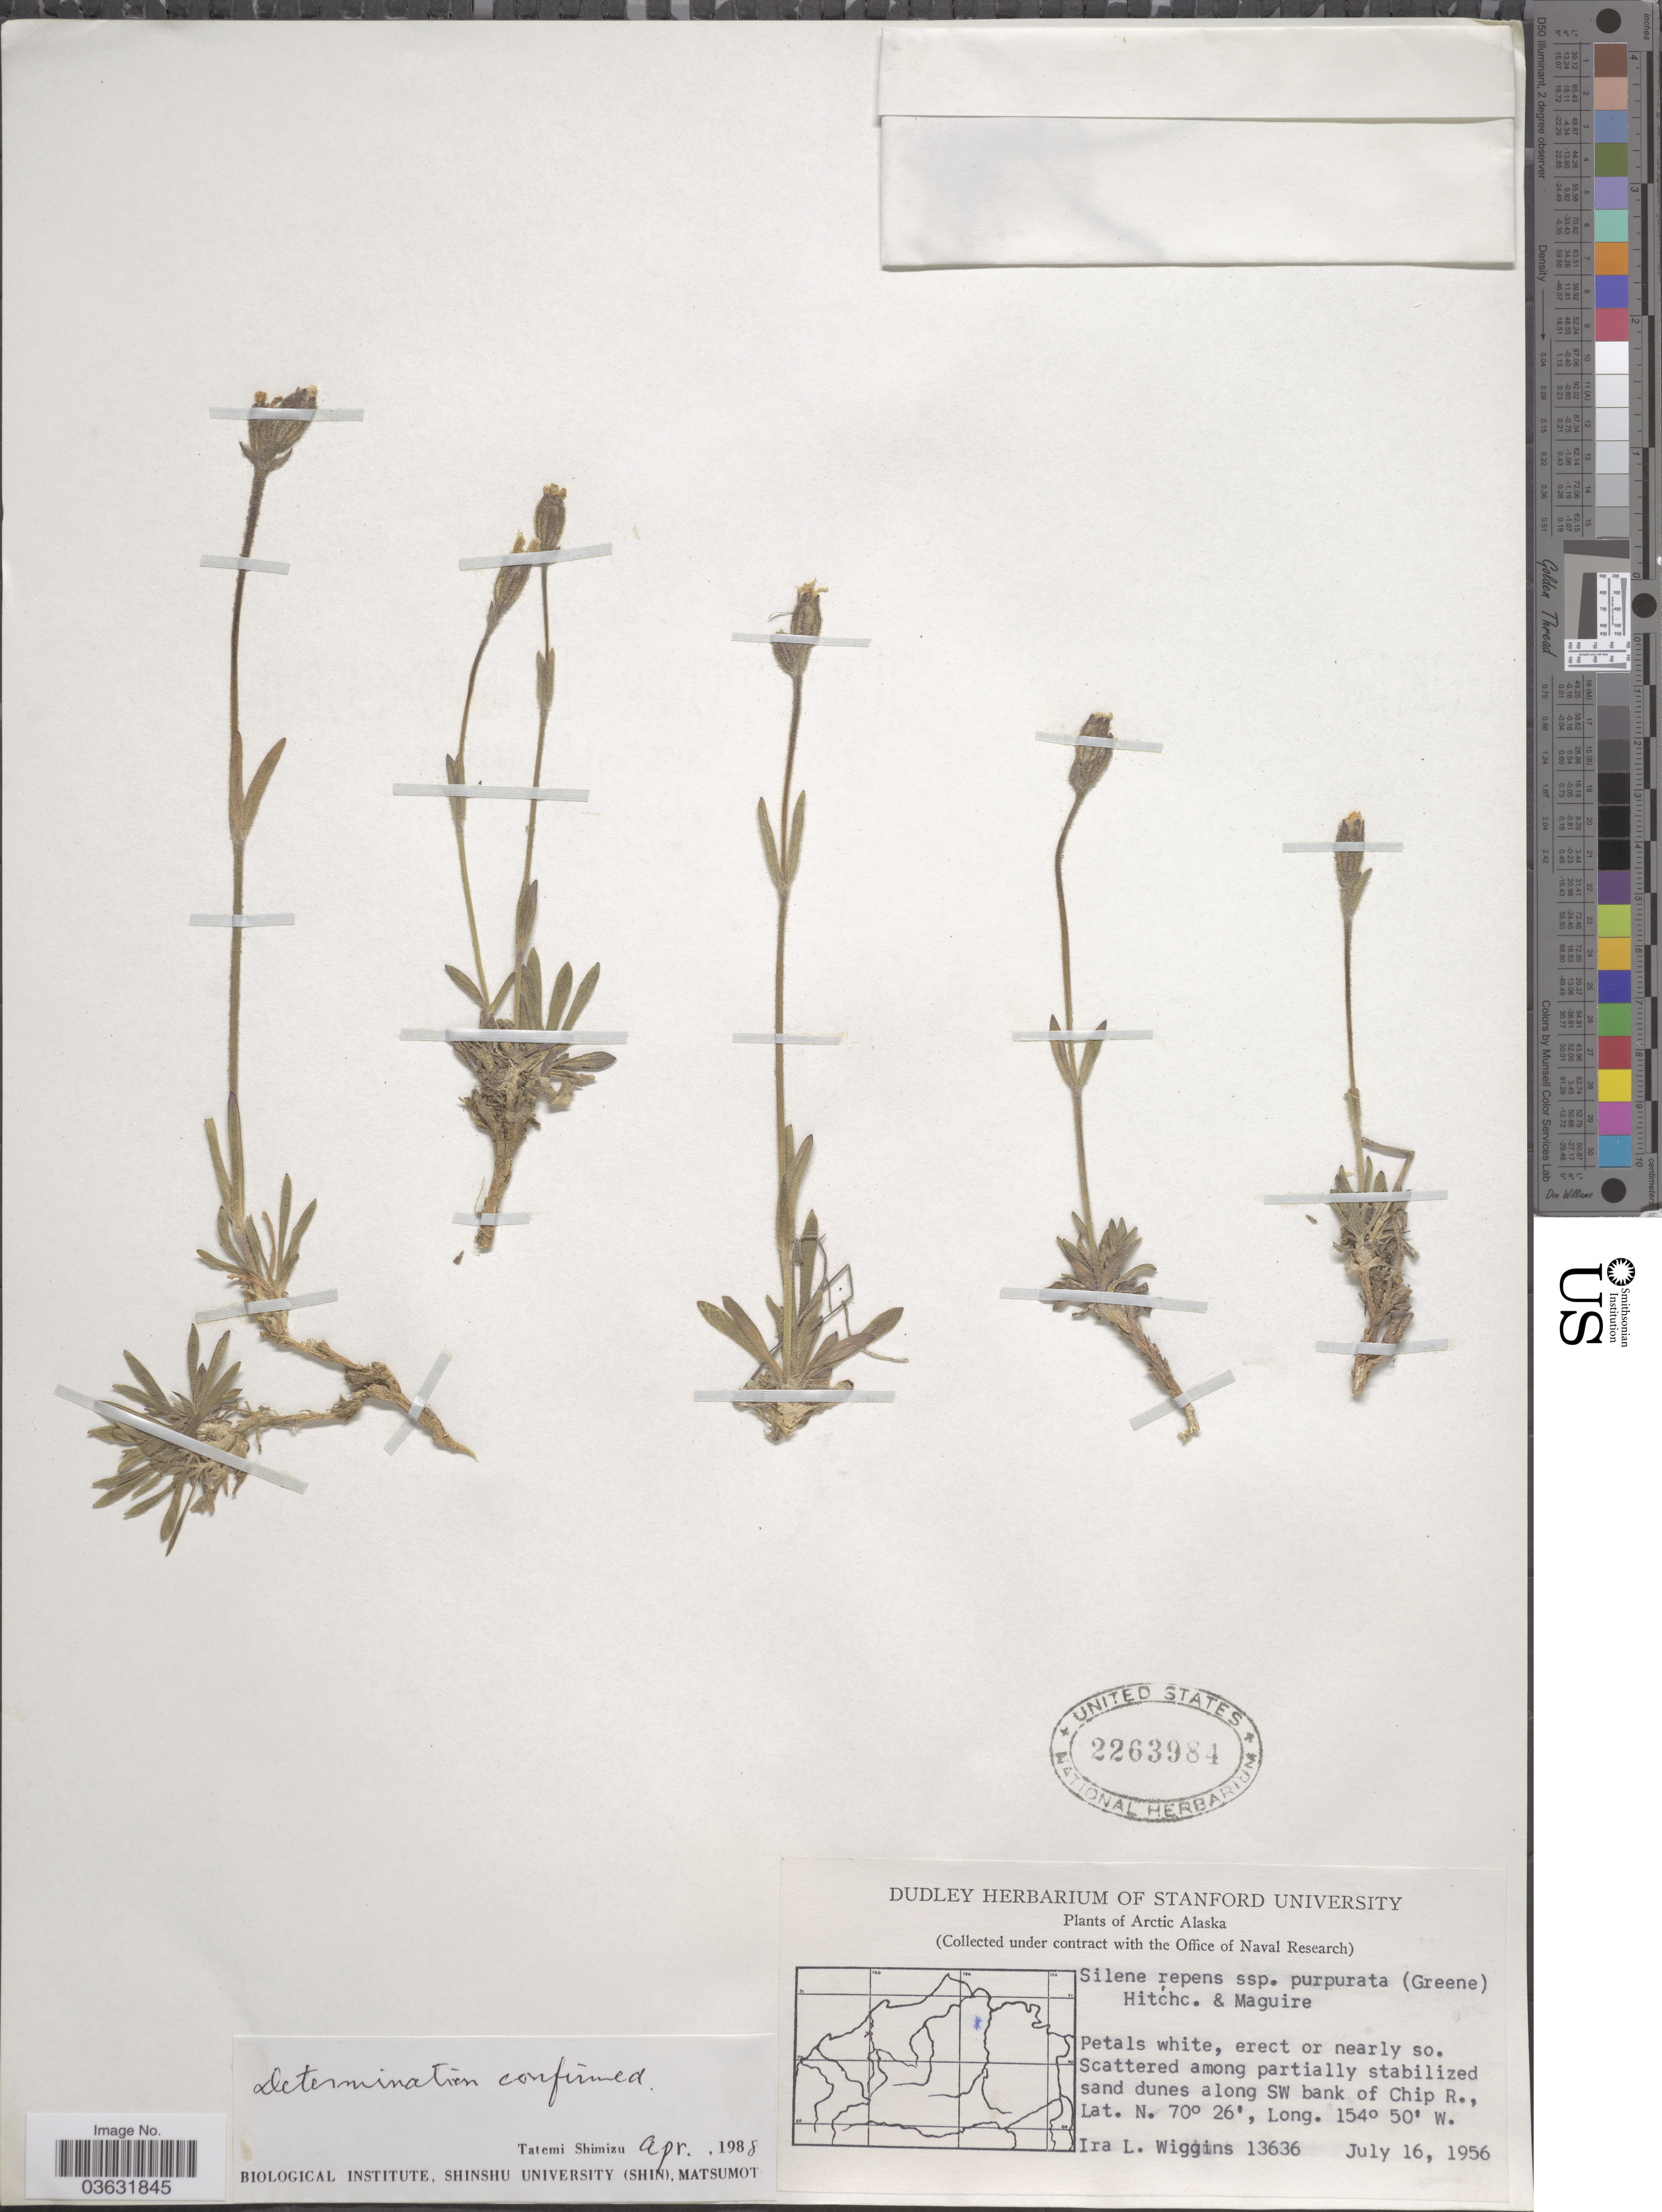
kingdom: Plantae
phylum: Tracheophyta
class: Magnoliopsida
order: Caryophyllales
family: Caryophyllaceae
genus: Silene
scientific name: Silene repens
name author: Patrin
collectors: I. L. Wiggins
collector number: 13636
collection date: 1956-07-16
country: United States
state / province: Alaska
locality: Arctic Alaska. Along SW bank of Chip R.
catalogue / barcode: US 2263984